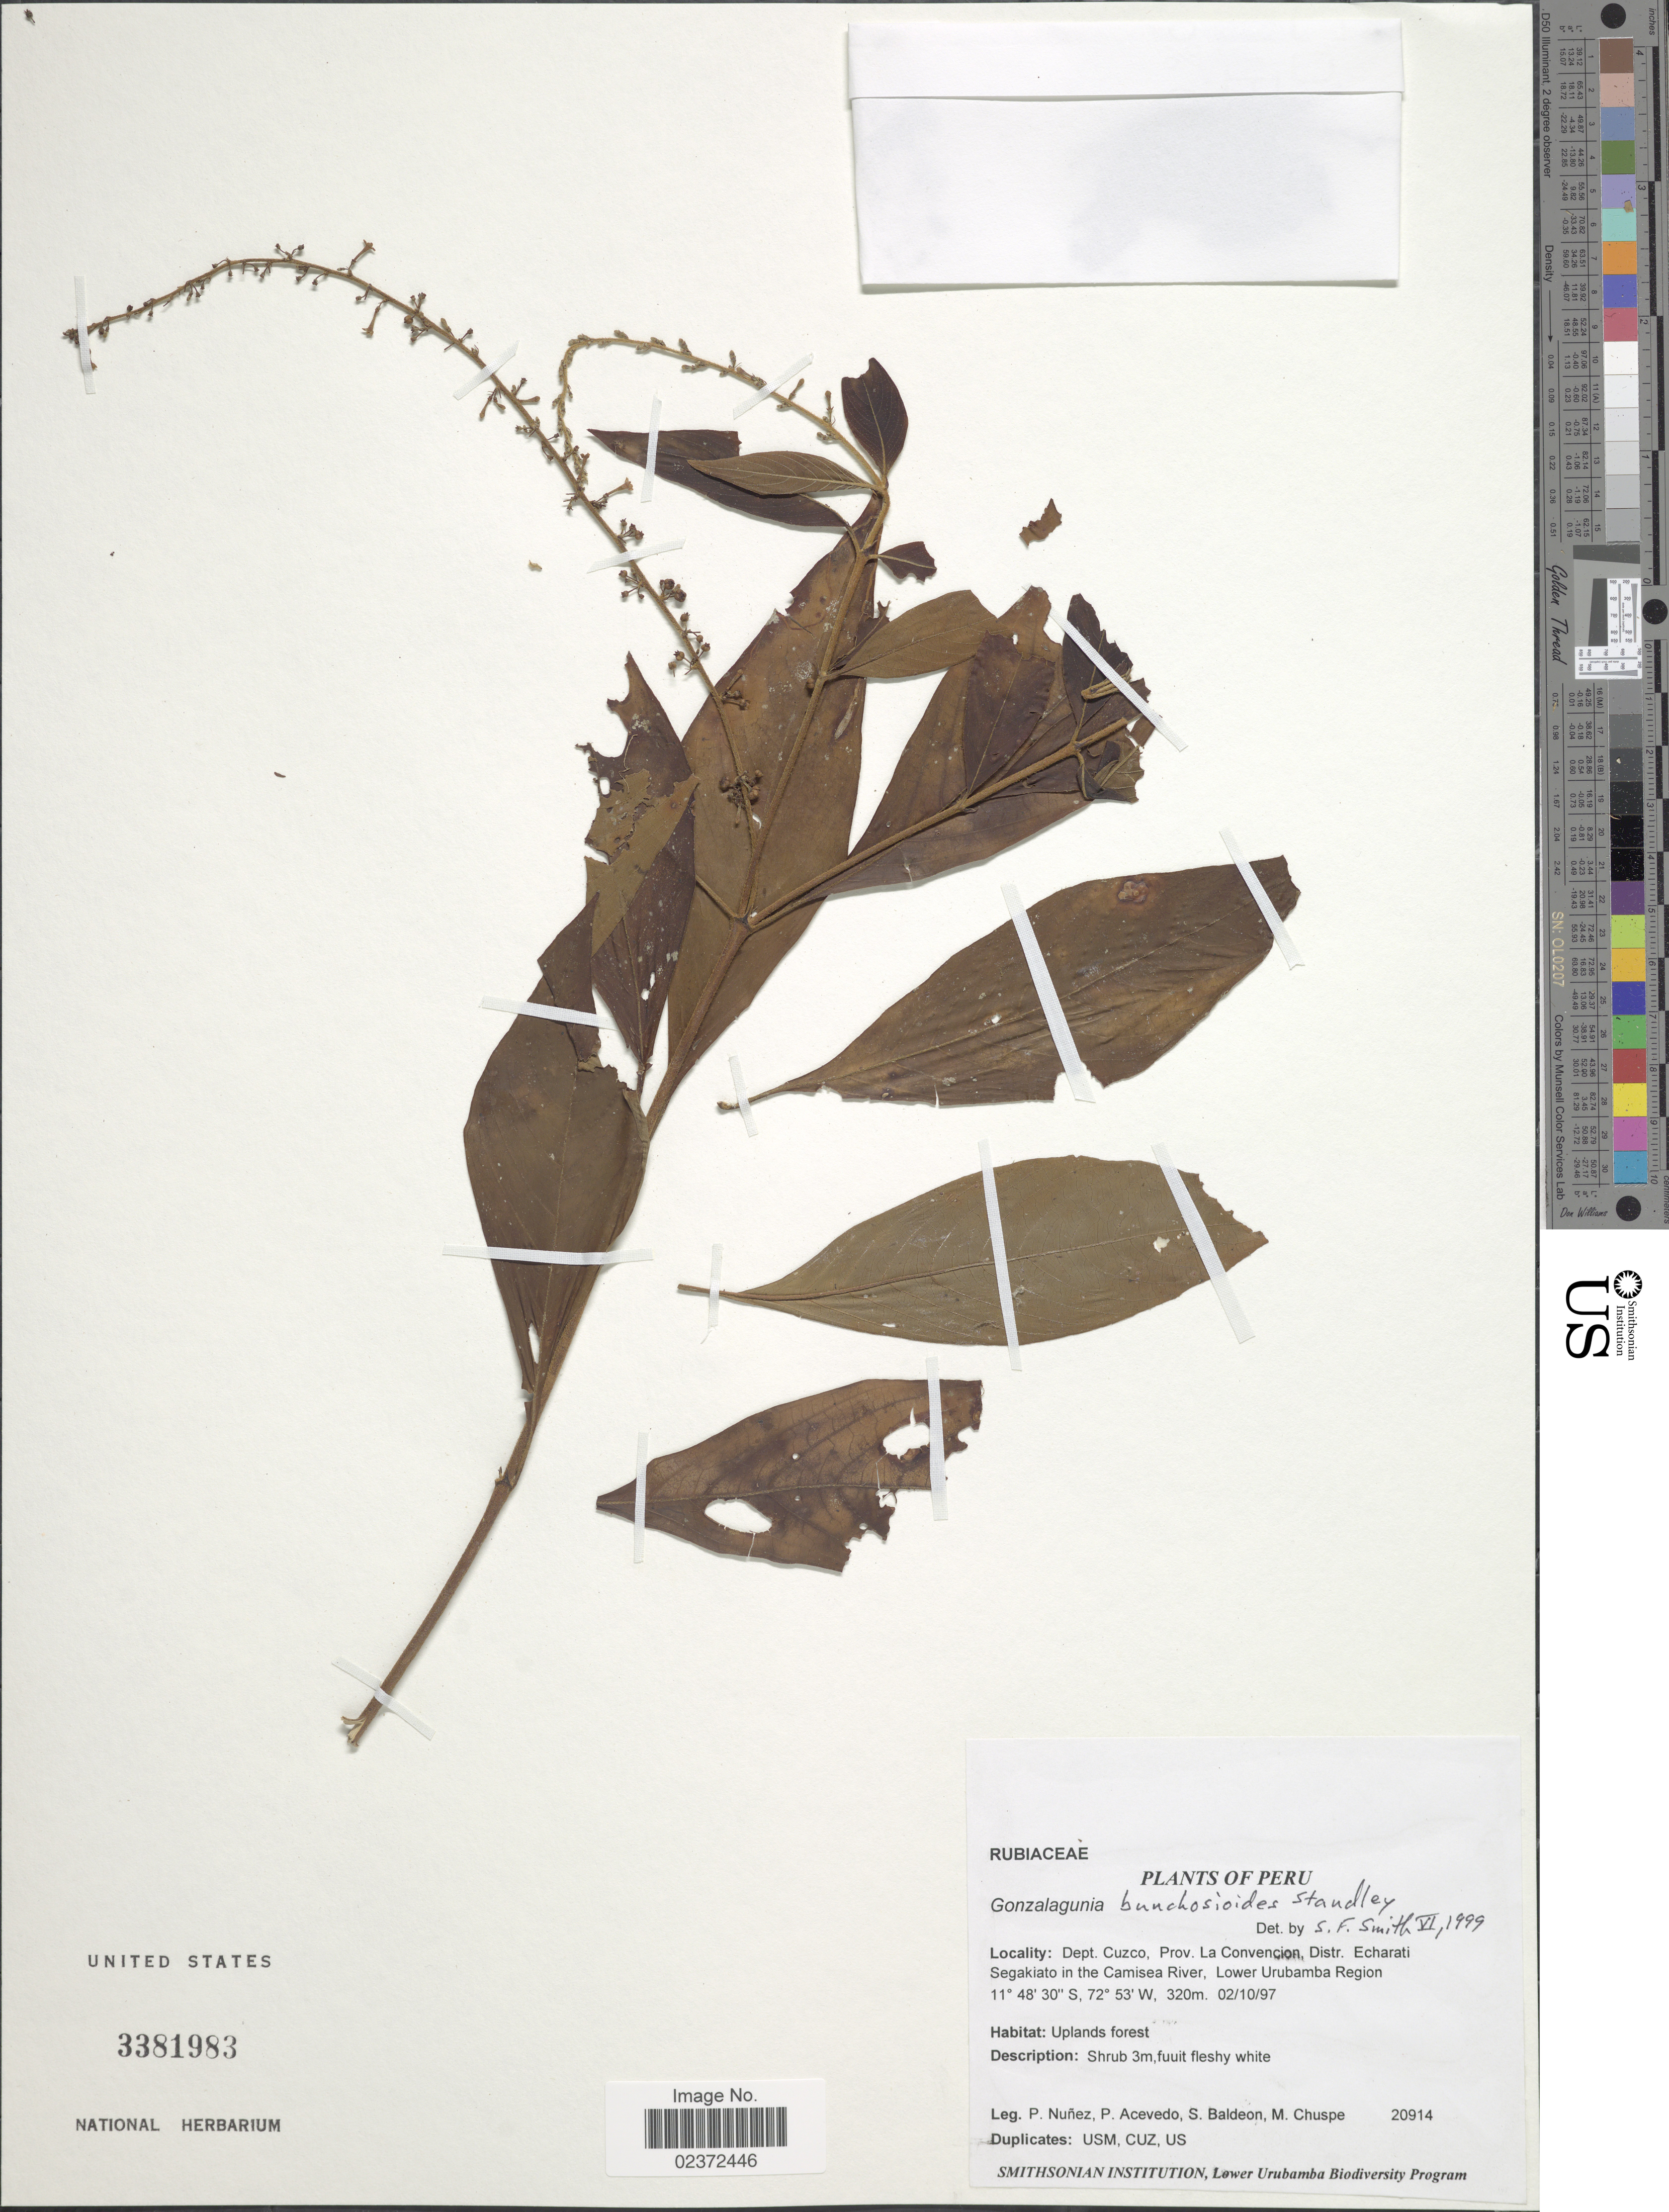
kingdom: Plantae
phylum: Tracheophyta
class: Magnoliopsida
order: Gentianales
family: Rubiaceae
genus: Gonzalagunia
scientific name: Gonzalagunia bunchosioides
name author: Standl.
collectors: P. Nuñez V., P. Acevedo-Rodr., S. Baldeon & M. Chuspe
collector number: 20914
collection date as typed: Transcribed d/m/y: 2/10/97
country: Peru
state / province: Cusco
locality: Prov. La Convencion, Distr. Echarati Segakiato in the Camisea River, Lower Urubamba Region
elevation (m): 320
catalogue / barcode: US 3381983